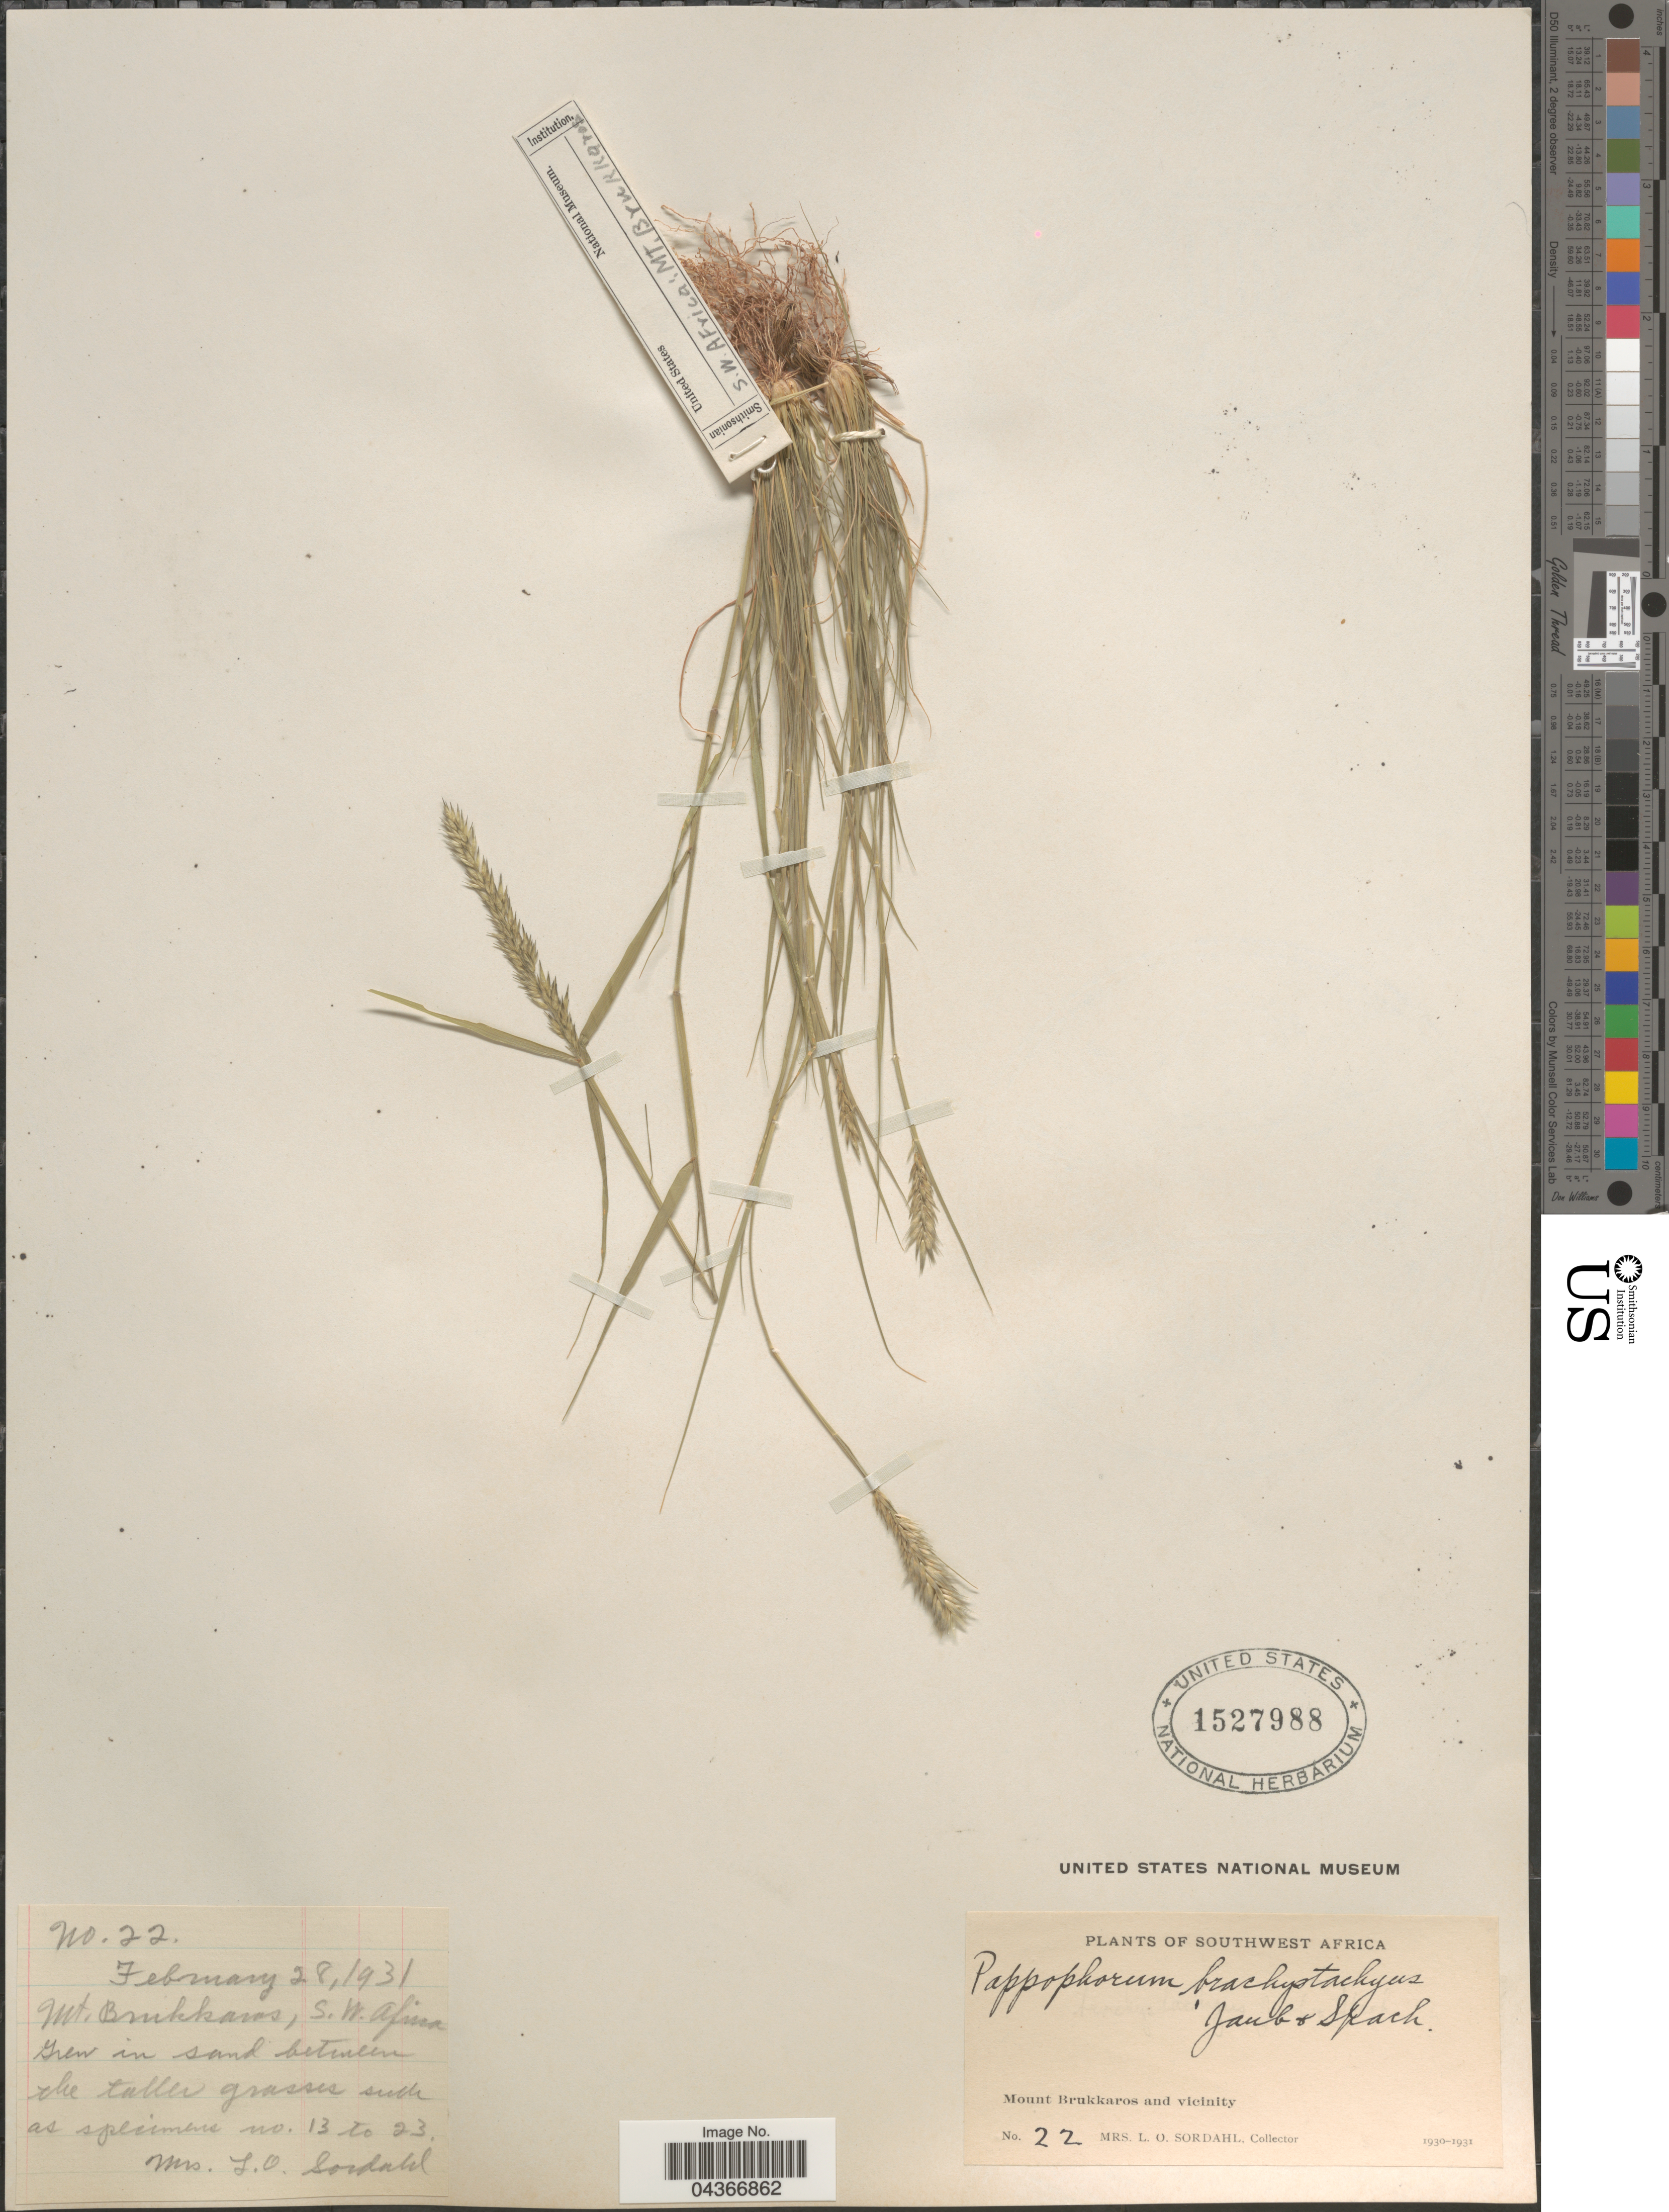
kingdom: Plantae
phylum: Tracheophyta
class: Liliopsida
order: Poales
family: Poaceae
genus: Enneapogon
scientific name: Enneapogon desvauxii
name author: P. Beauv.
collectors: L. Sordahl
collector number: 22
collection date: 1931-02-28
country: Namibia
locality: Southwest Africa. Mount Brukkaros and vicinity.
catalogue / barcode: US 1527988